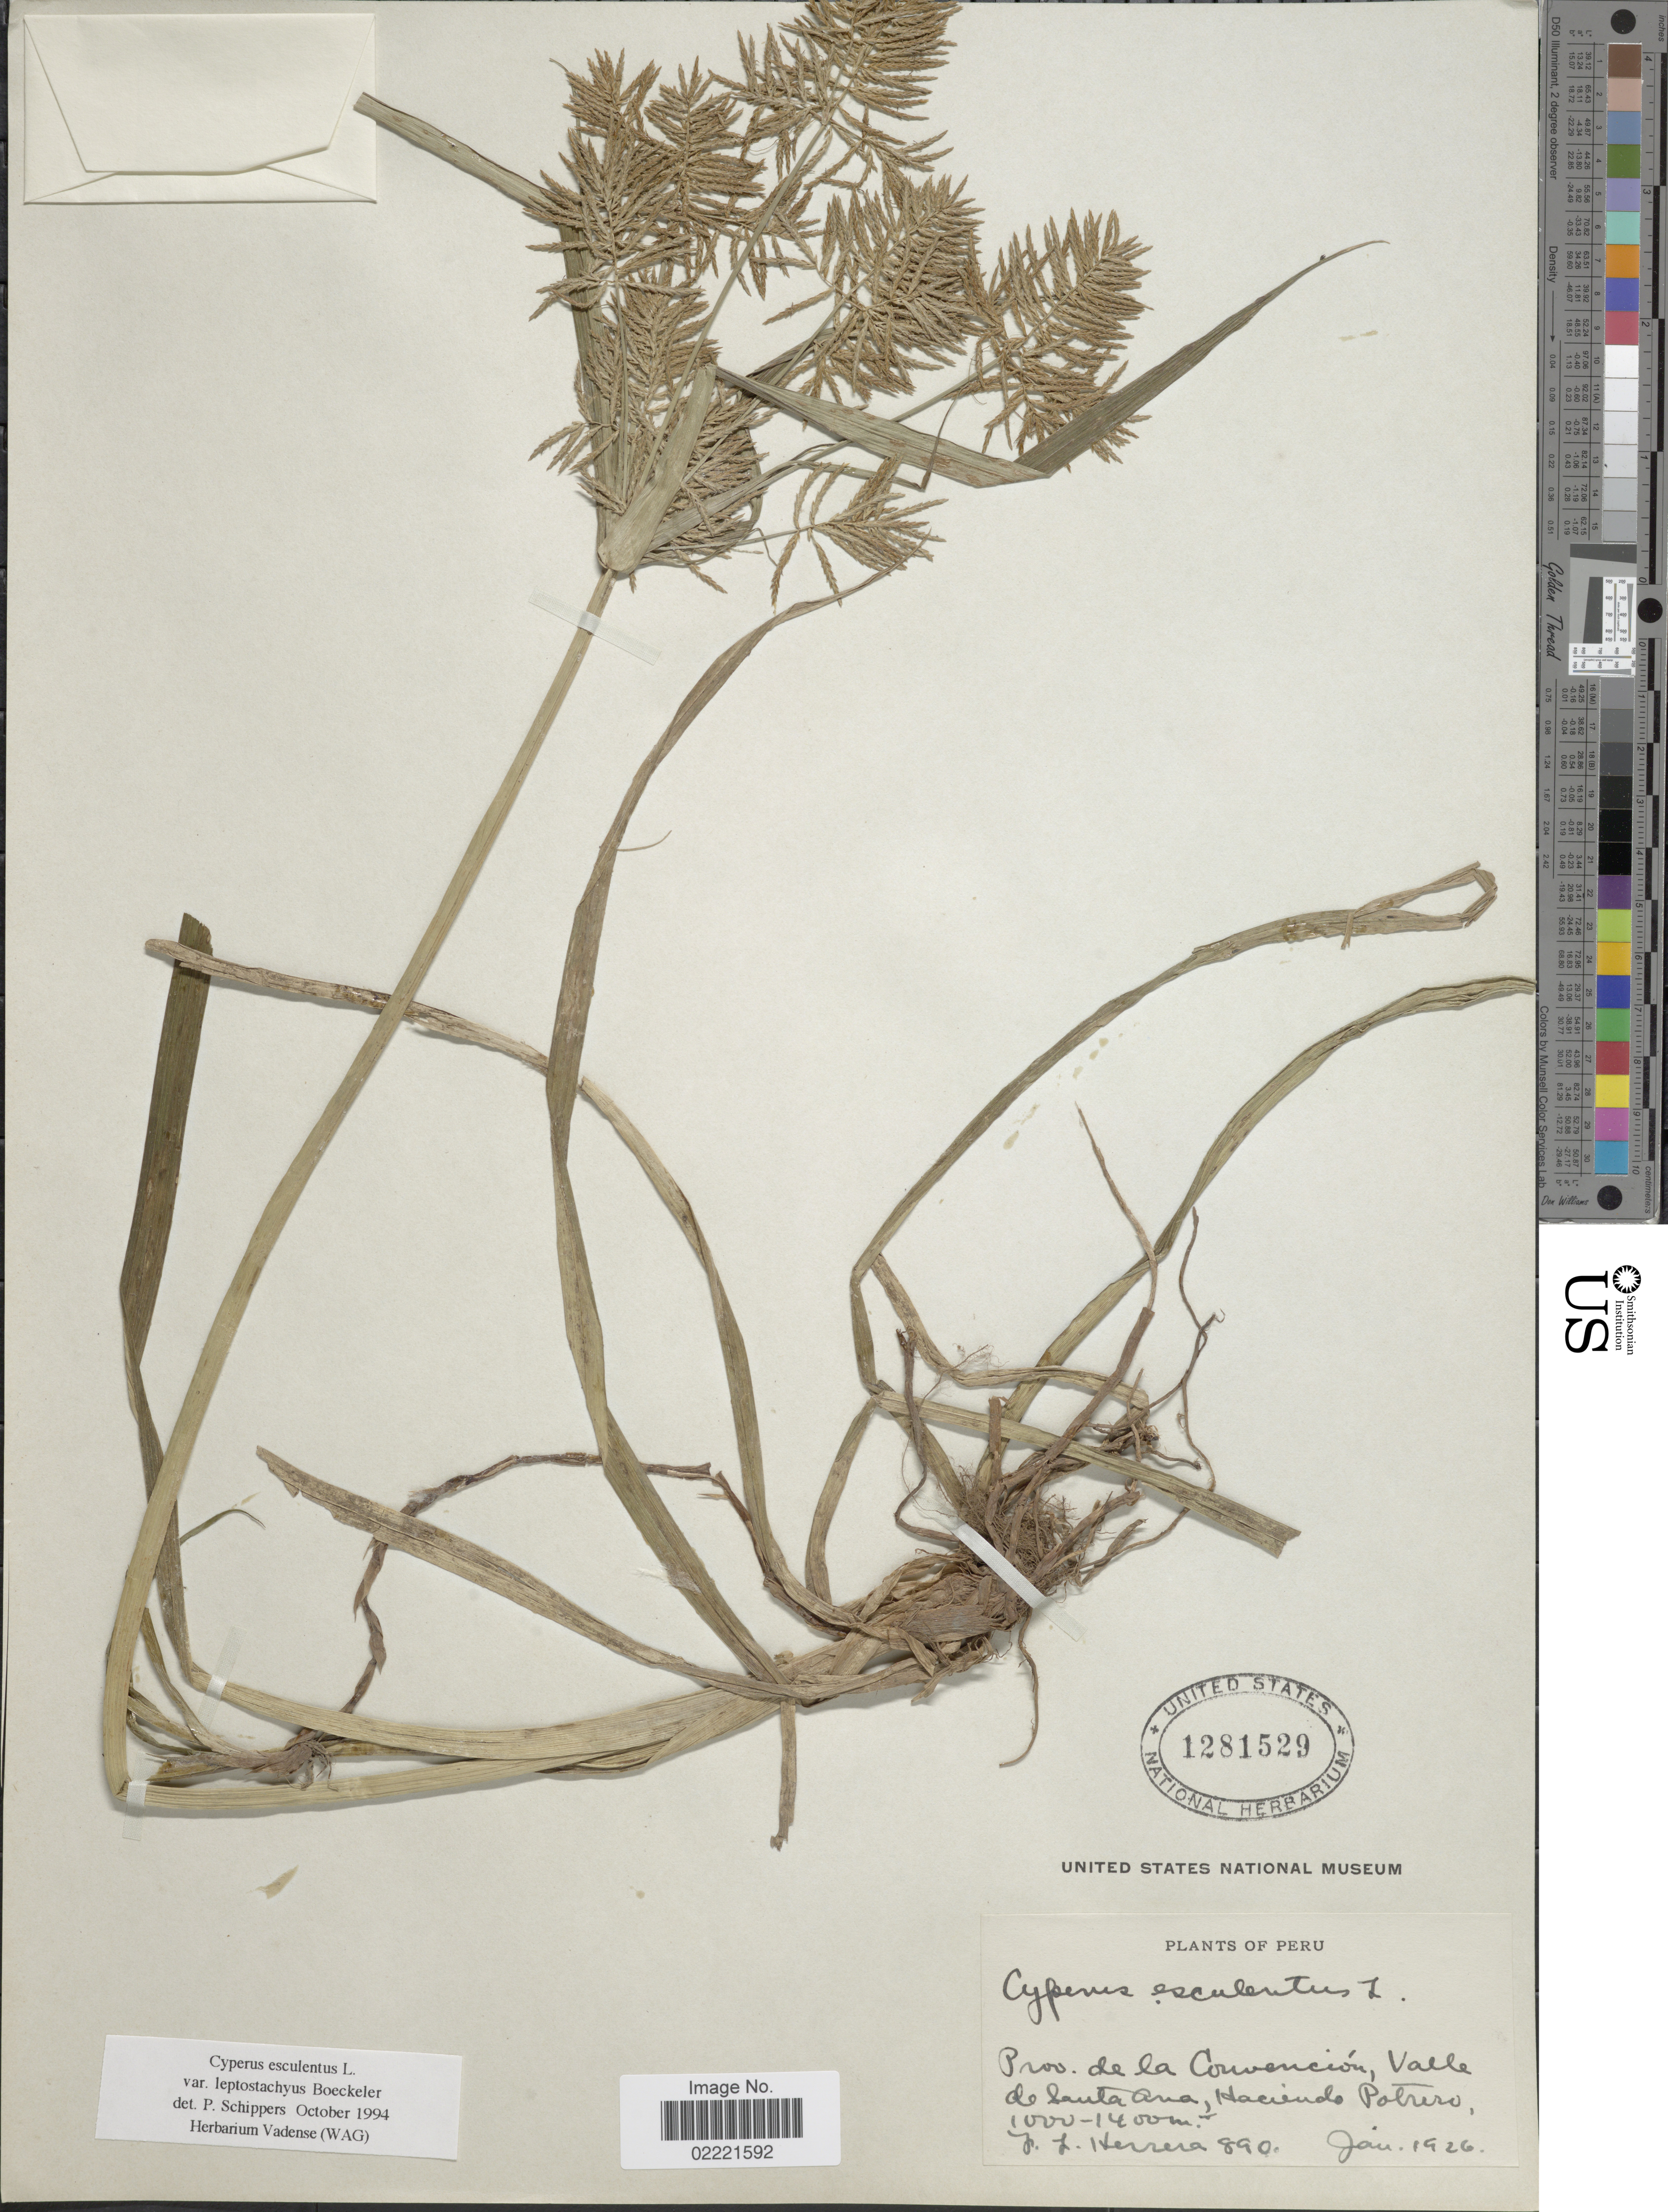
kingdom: Plantae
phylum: Tracheophyta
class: Liliopsida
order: Poales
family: Cyperaceae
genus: Cyperus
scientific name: Cyperus esculentus var. leptostachyus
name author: Boeckeler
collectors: J. L. Herrera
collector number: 890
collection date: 1926-01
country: Peru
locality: Prov. de la Convencion, Valle de Santa Ana, Hacienda Potrero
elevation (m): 1000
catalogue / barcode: US 1281529